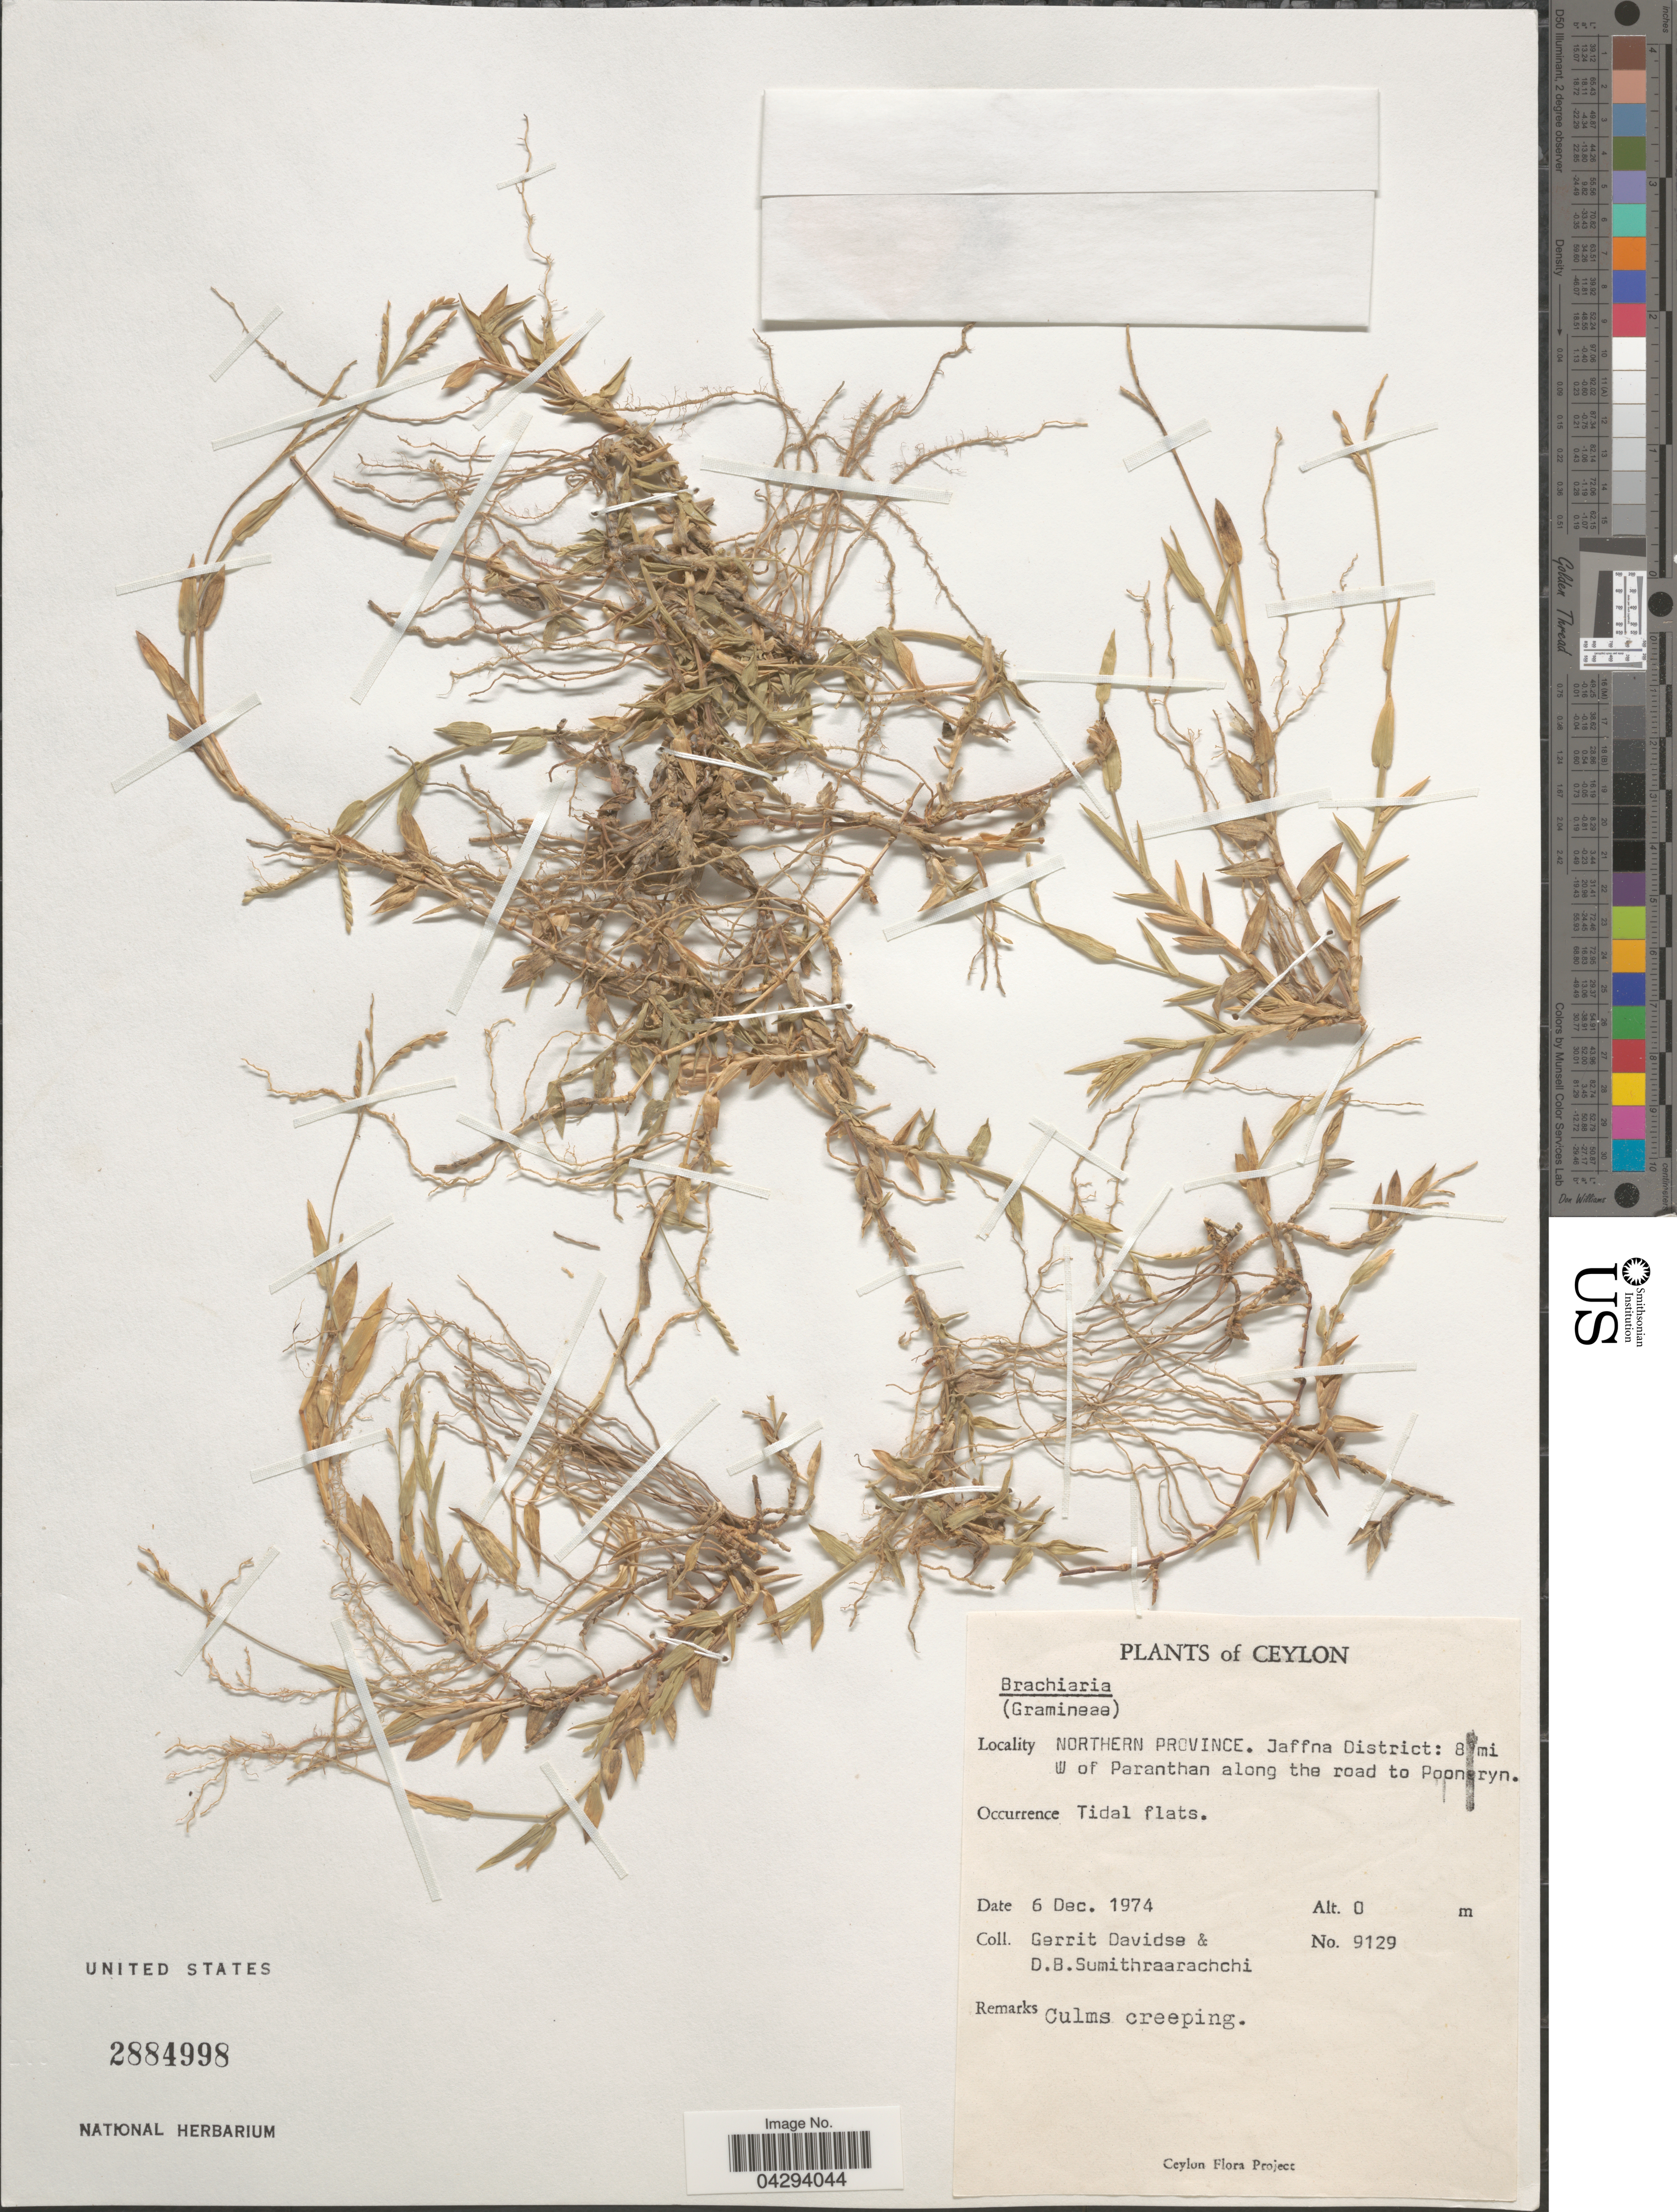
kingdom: Plantae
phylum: Tracheophyta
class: Liliopsida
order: Poales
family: Poaceae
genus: Urochloa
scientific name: Urochloa sp.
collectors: G. Davidse & D. B. Sumithraarachchi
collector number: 9129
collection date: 1974-12-06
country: Sri Lanka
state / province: Northern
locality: Ceylon. Jaffna District: 8 mi W of Paranthan along the road to Pooneryn.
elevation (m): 0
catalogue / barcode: US 2884998